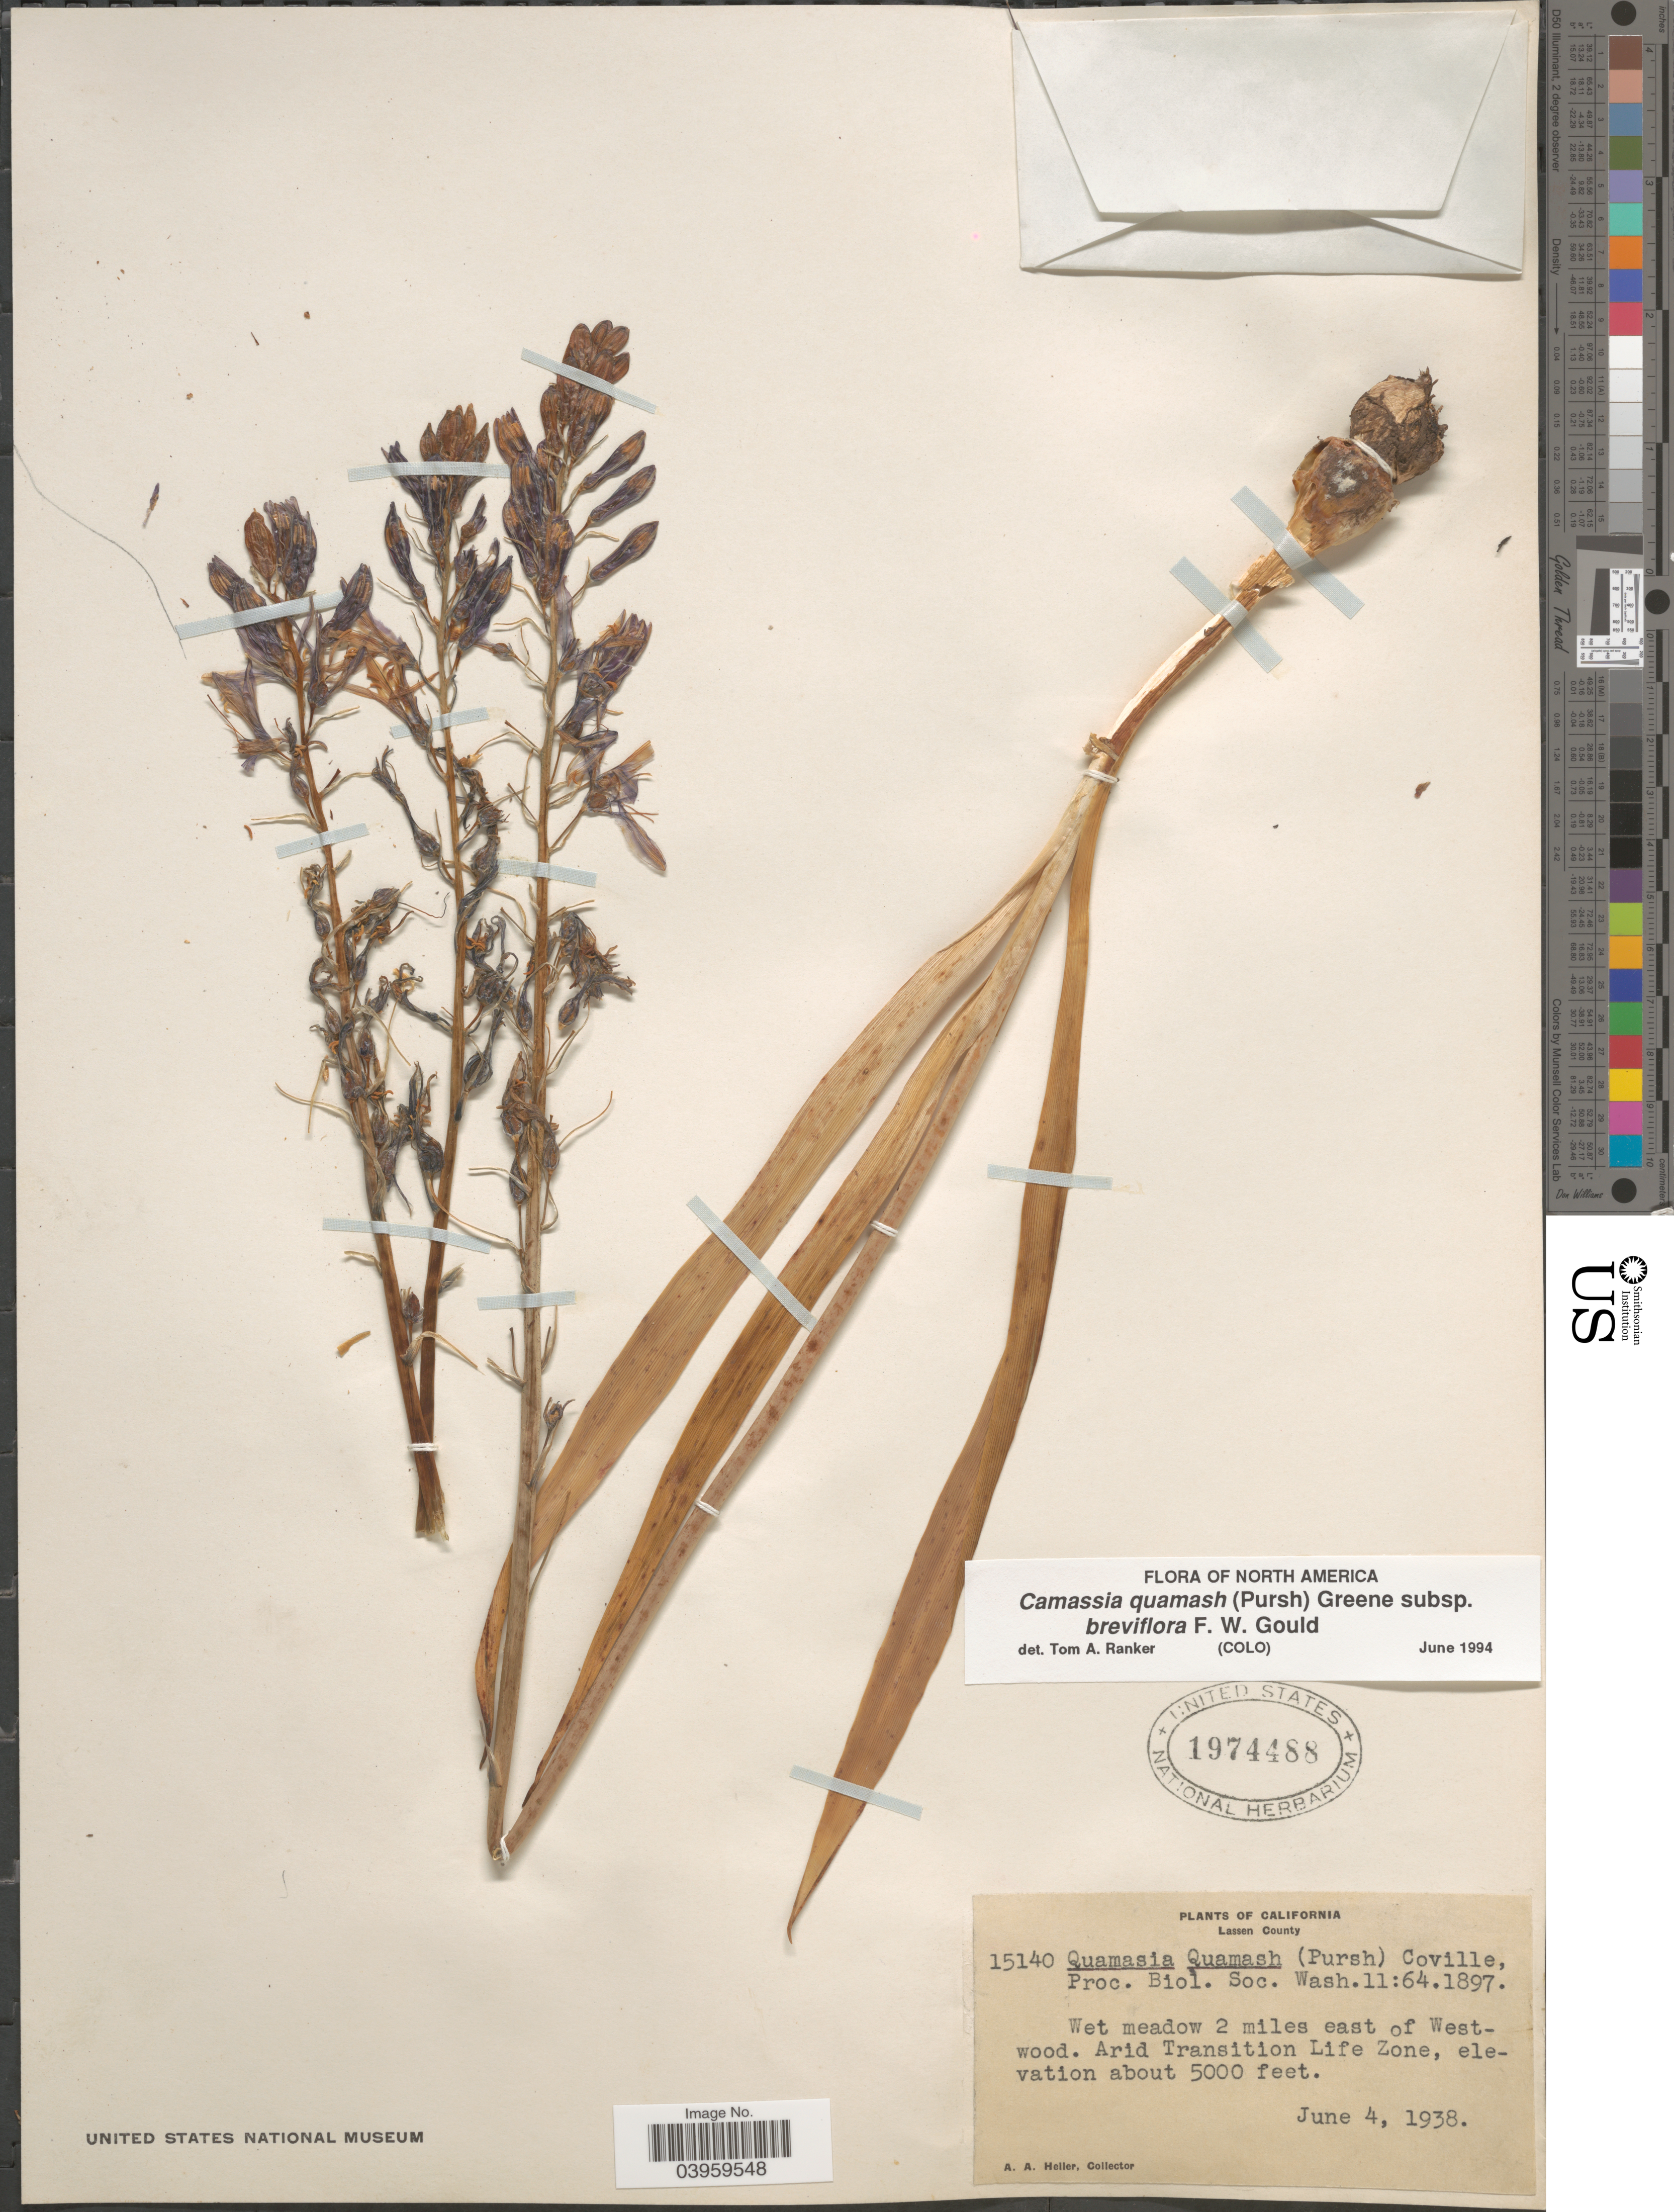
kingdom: Plantae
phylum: Tracheophyta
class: Liliopsida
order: Asparagales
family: Asparagaceae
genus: Camassia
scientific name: Camassia quamash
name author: (Pursh) Greene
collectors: A. A. Heller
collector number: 15140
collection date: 1938-06-04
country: United States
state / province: California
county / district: Lassen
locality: Lassen County. Wet meadow 2 miles east of Westwood. Arid Transition Life Zone.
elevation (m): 1524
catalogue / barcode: US 1974488